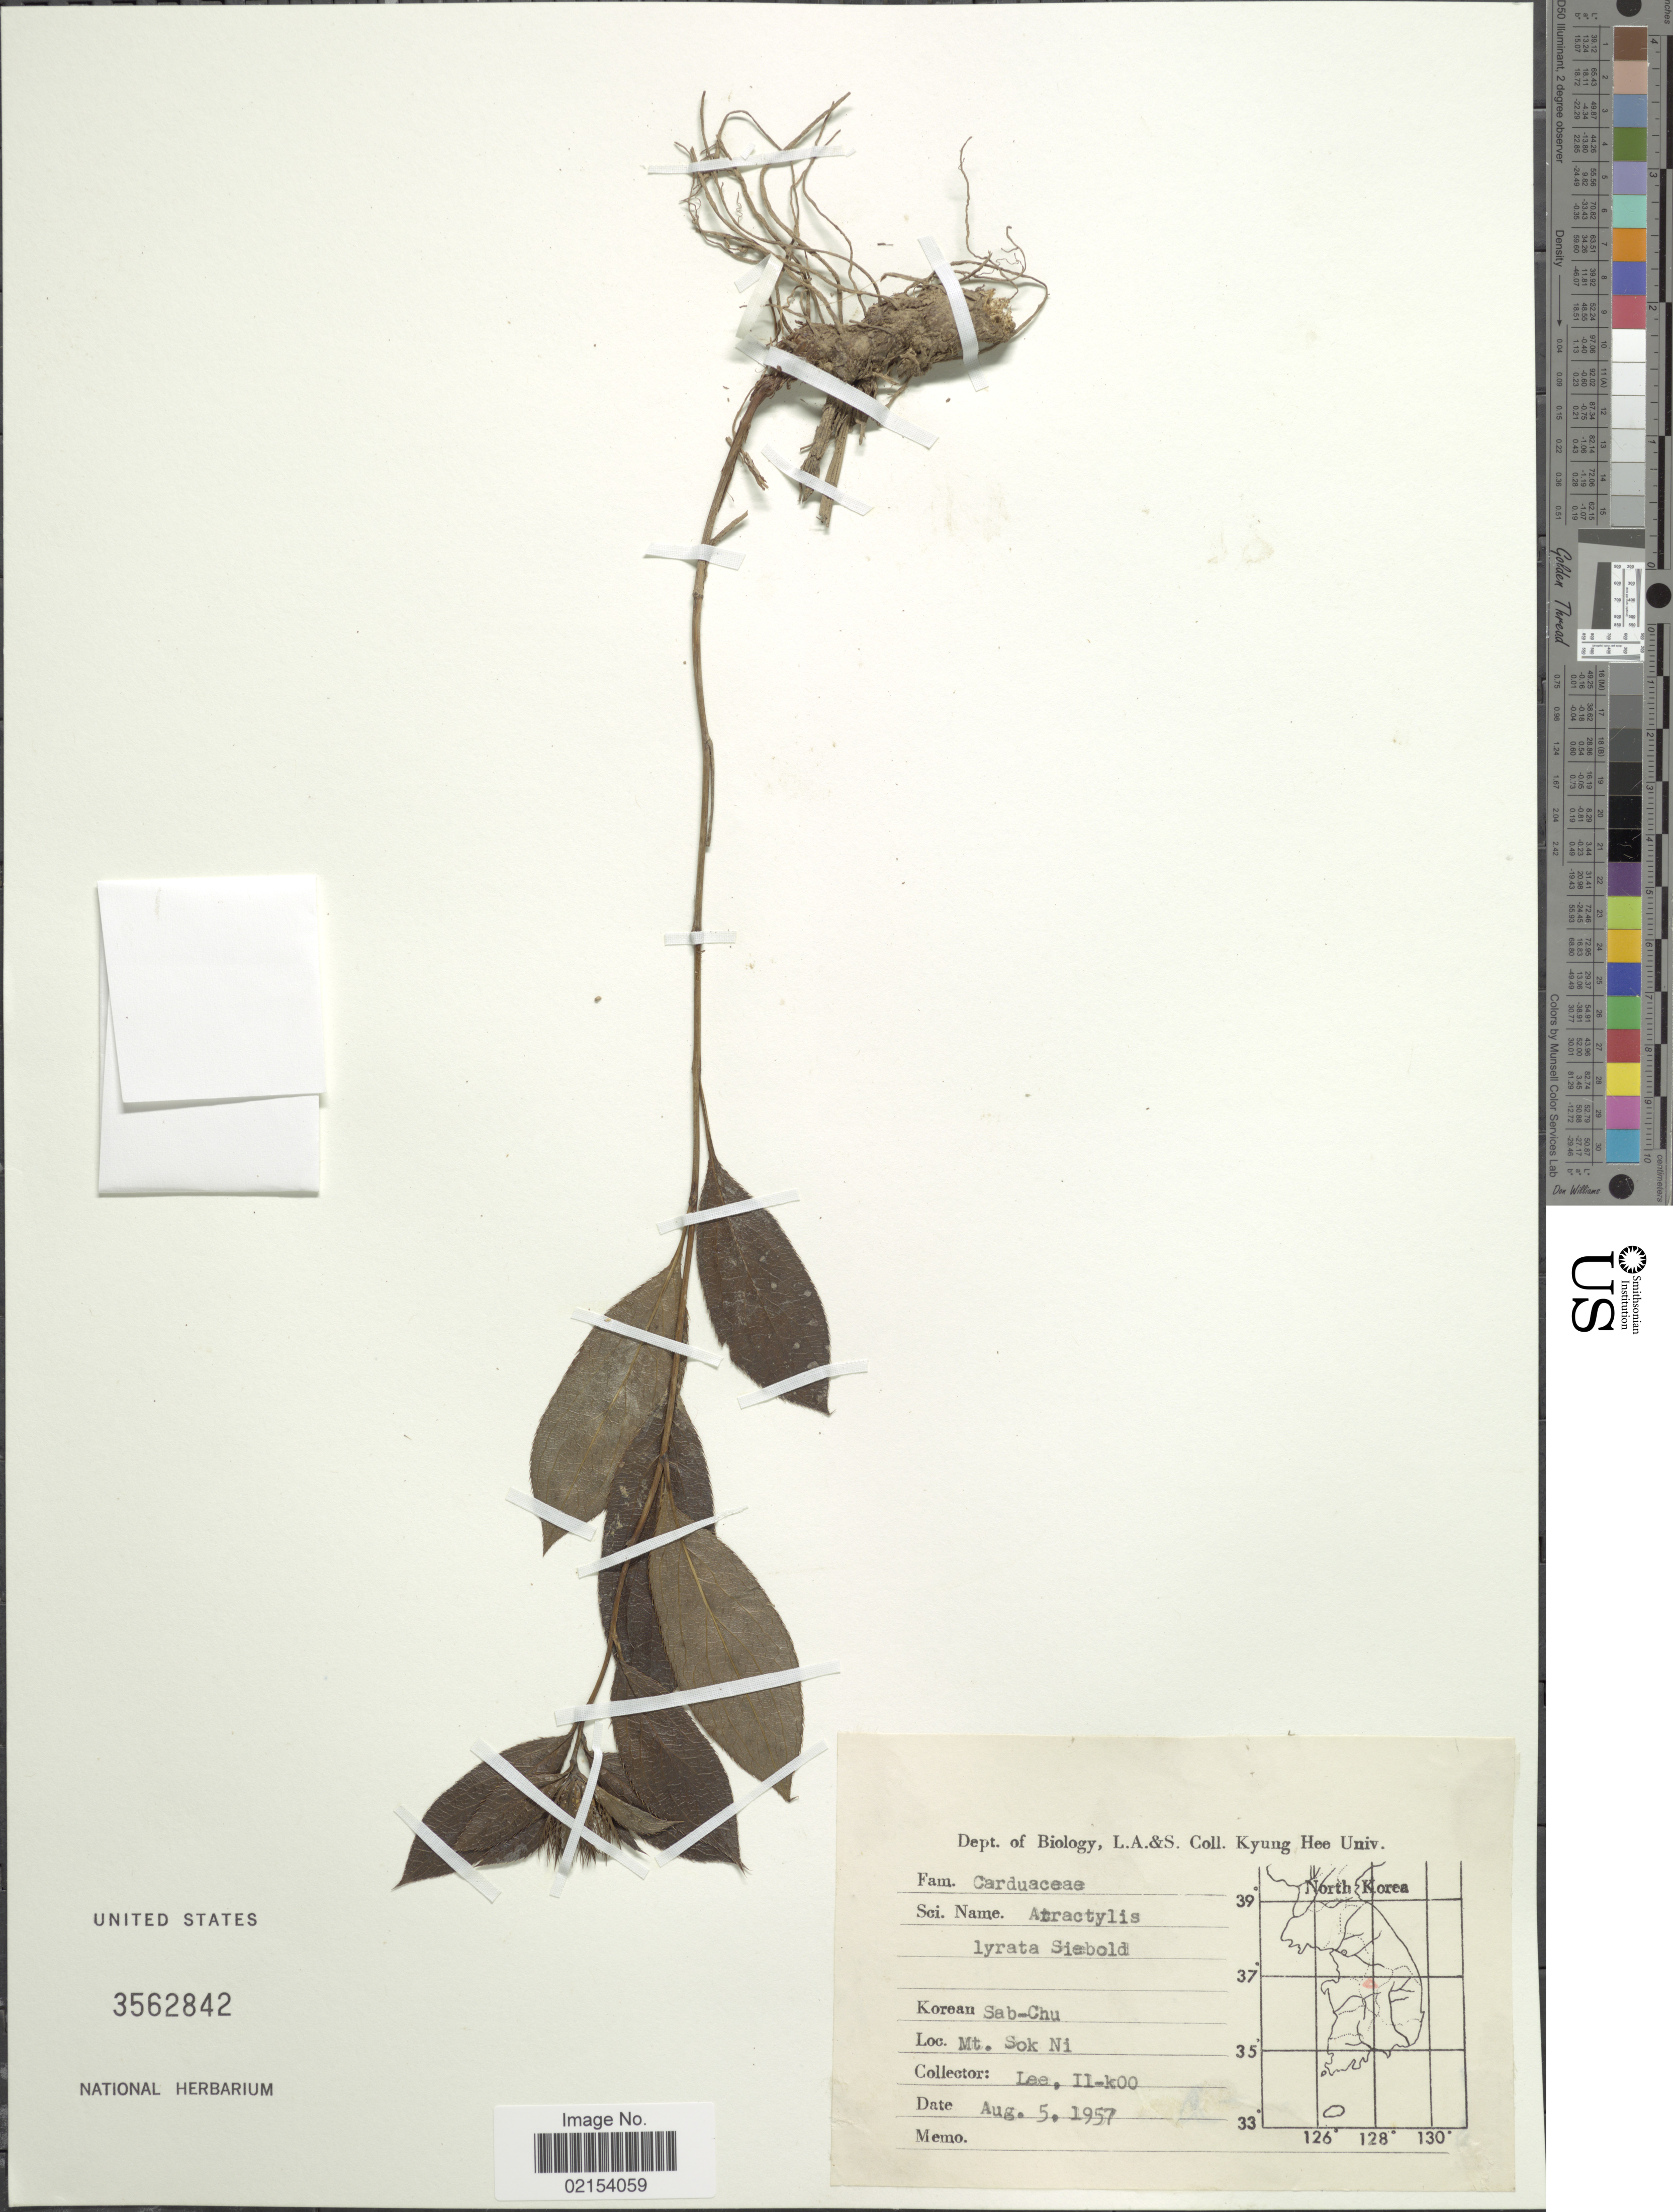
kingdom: Plantae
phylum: Tracheophyta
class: Magnoliopsida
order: Asterales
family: Asteraceae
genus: Atractylodes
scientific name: Atractylodes lancea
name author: (Thunb.) DC.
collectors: Il-Ko Lee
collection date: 1957-08-05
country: South Korea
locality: Mt. Sok Ni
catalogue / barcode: US 3562842